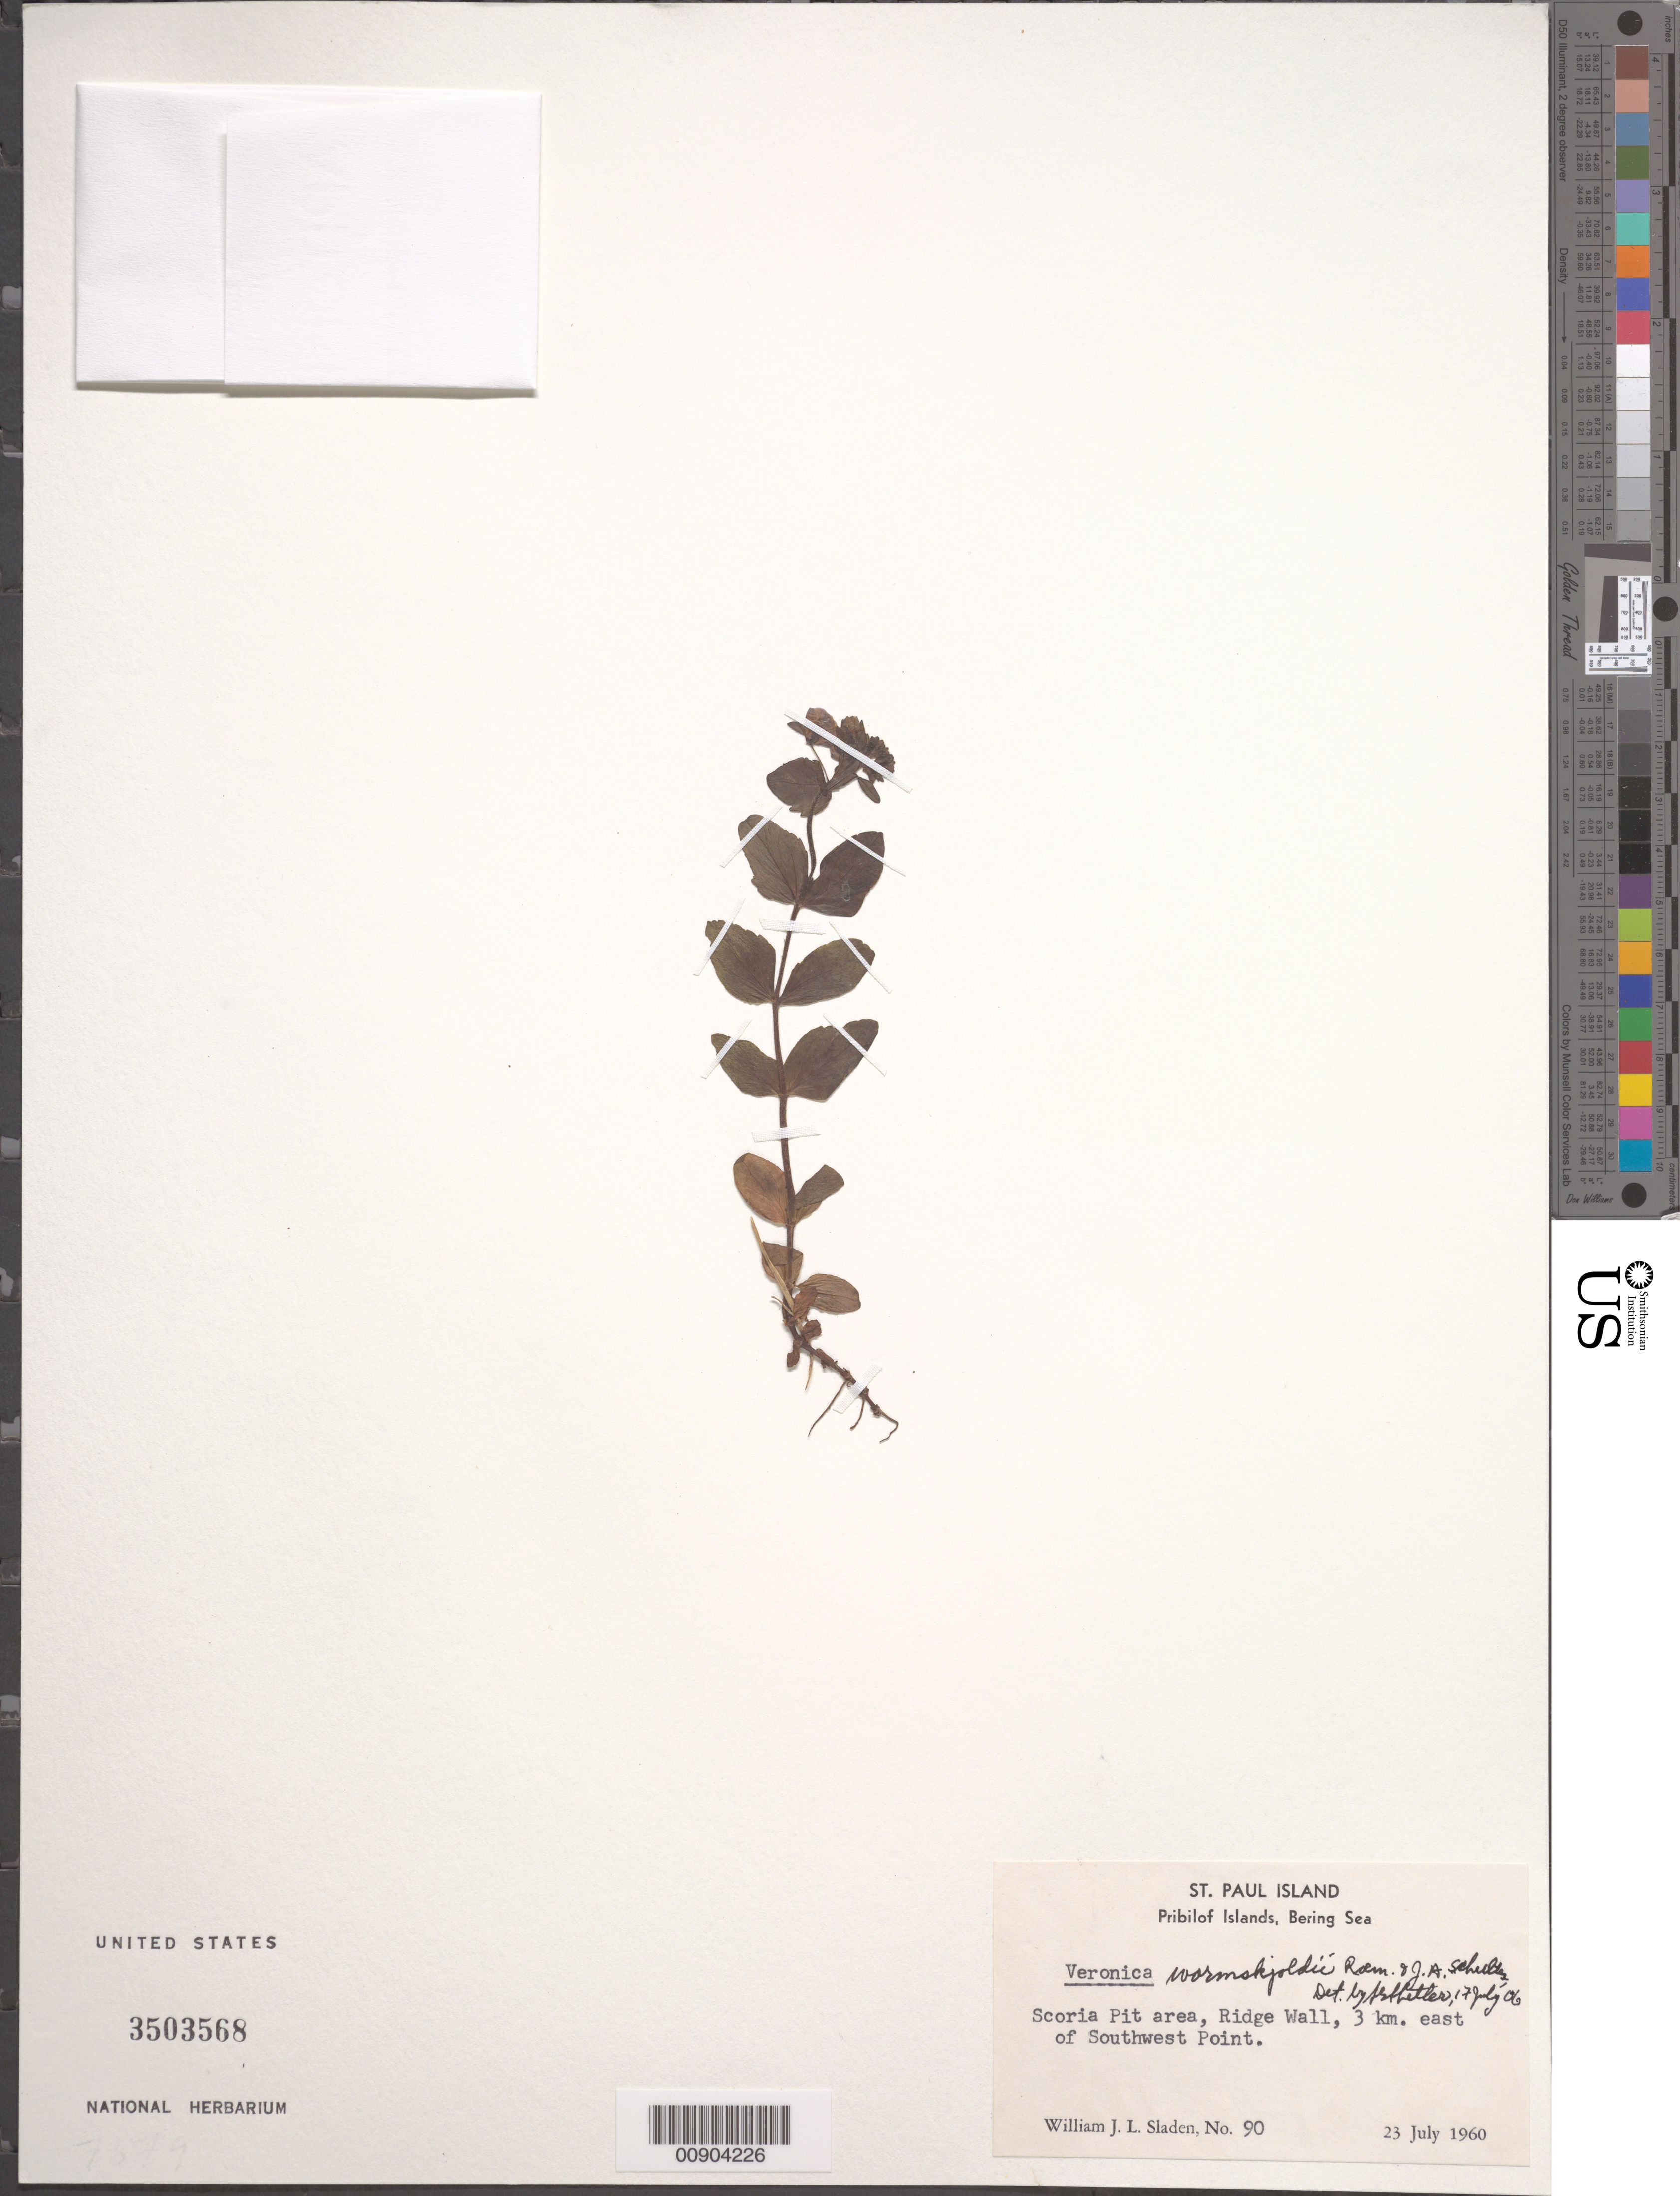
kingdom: Plantae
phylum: Tracheophyta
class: Magnoliopsida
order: Lamiales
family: Plantaginaceae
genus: Veronica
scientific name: Veronica wormskjoldii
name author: Roem. & Schult.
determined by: Shetler, Stanwyn G., (US), NMNH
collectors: W. Sladen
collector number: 90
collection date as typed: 23 Jul 1960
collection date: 1960-07-23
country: United States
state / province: Alaska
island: St. Paul Island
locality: Scoria Pit area, Ridge Wall, 3 km. east of Southwest Point., Bering Sea, Pribilof Islands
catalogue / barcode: US 3503568